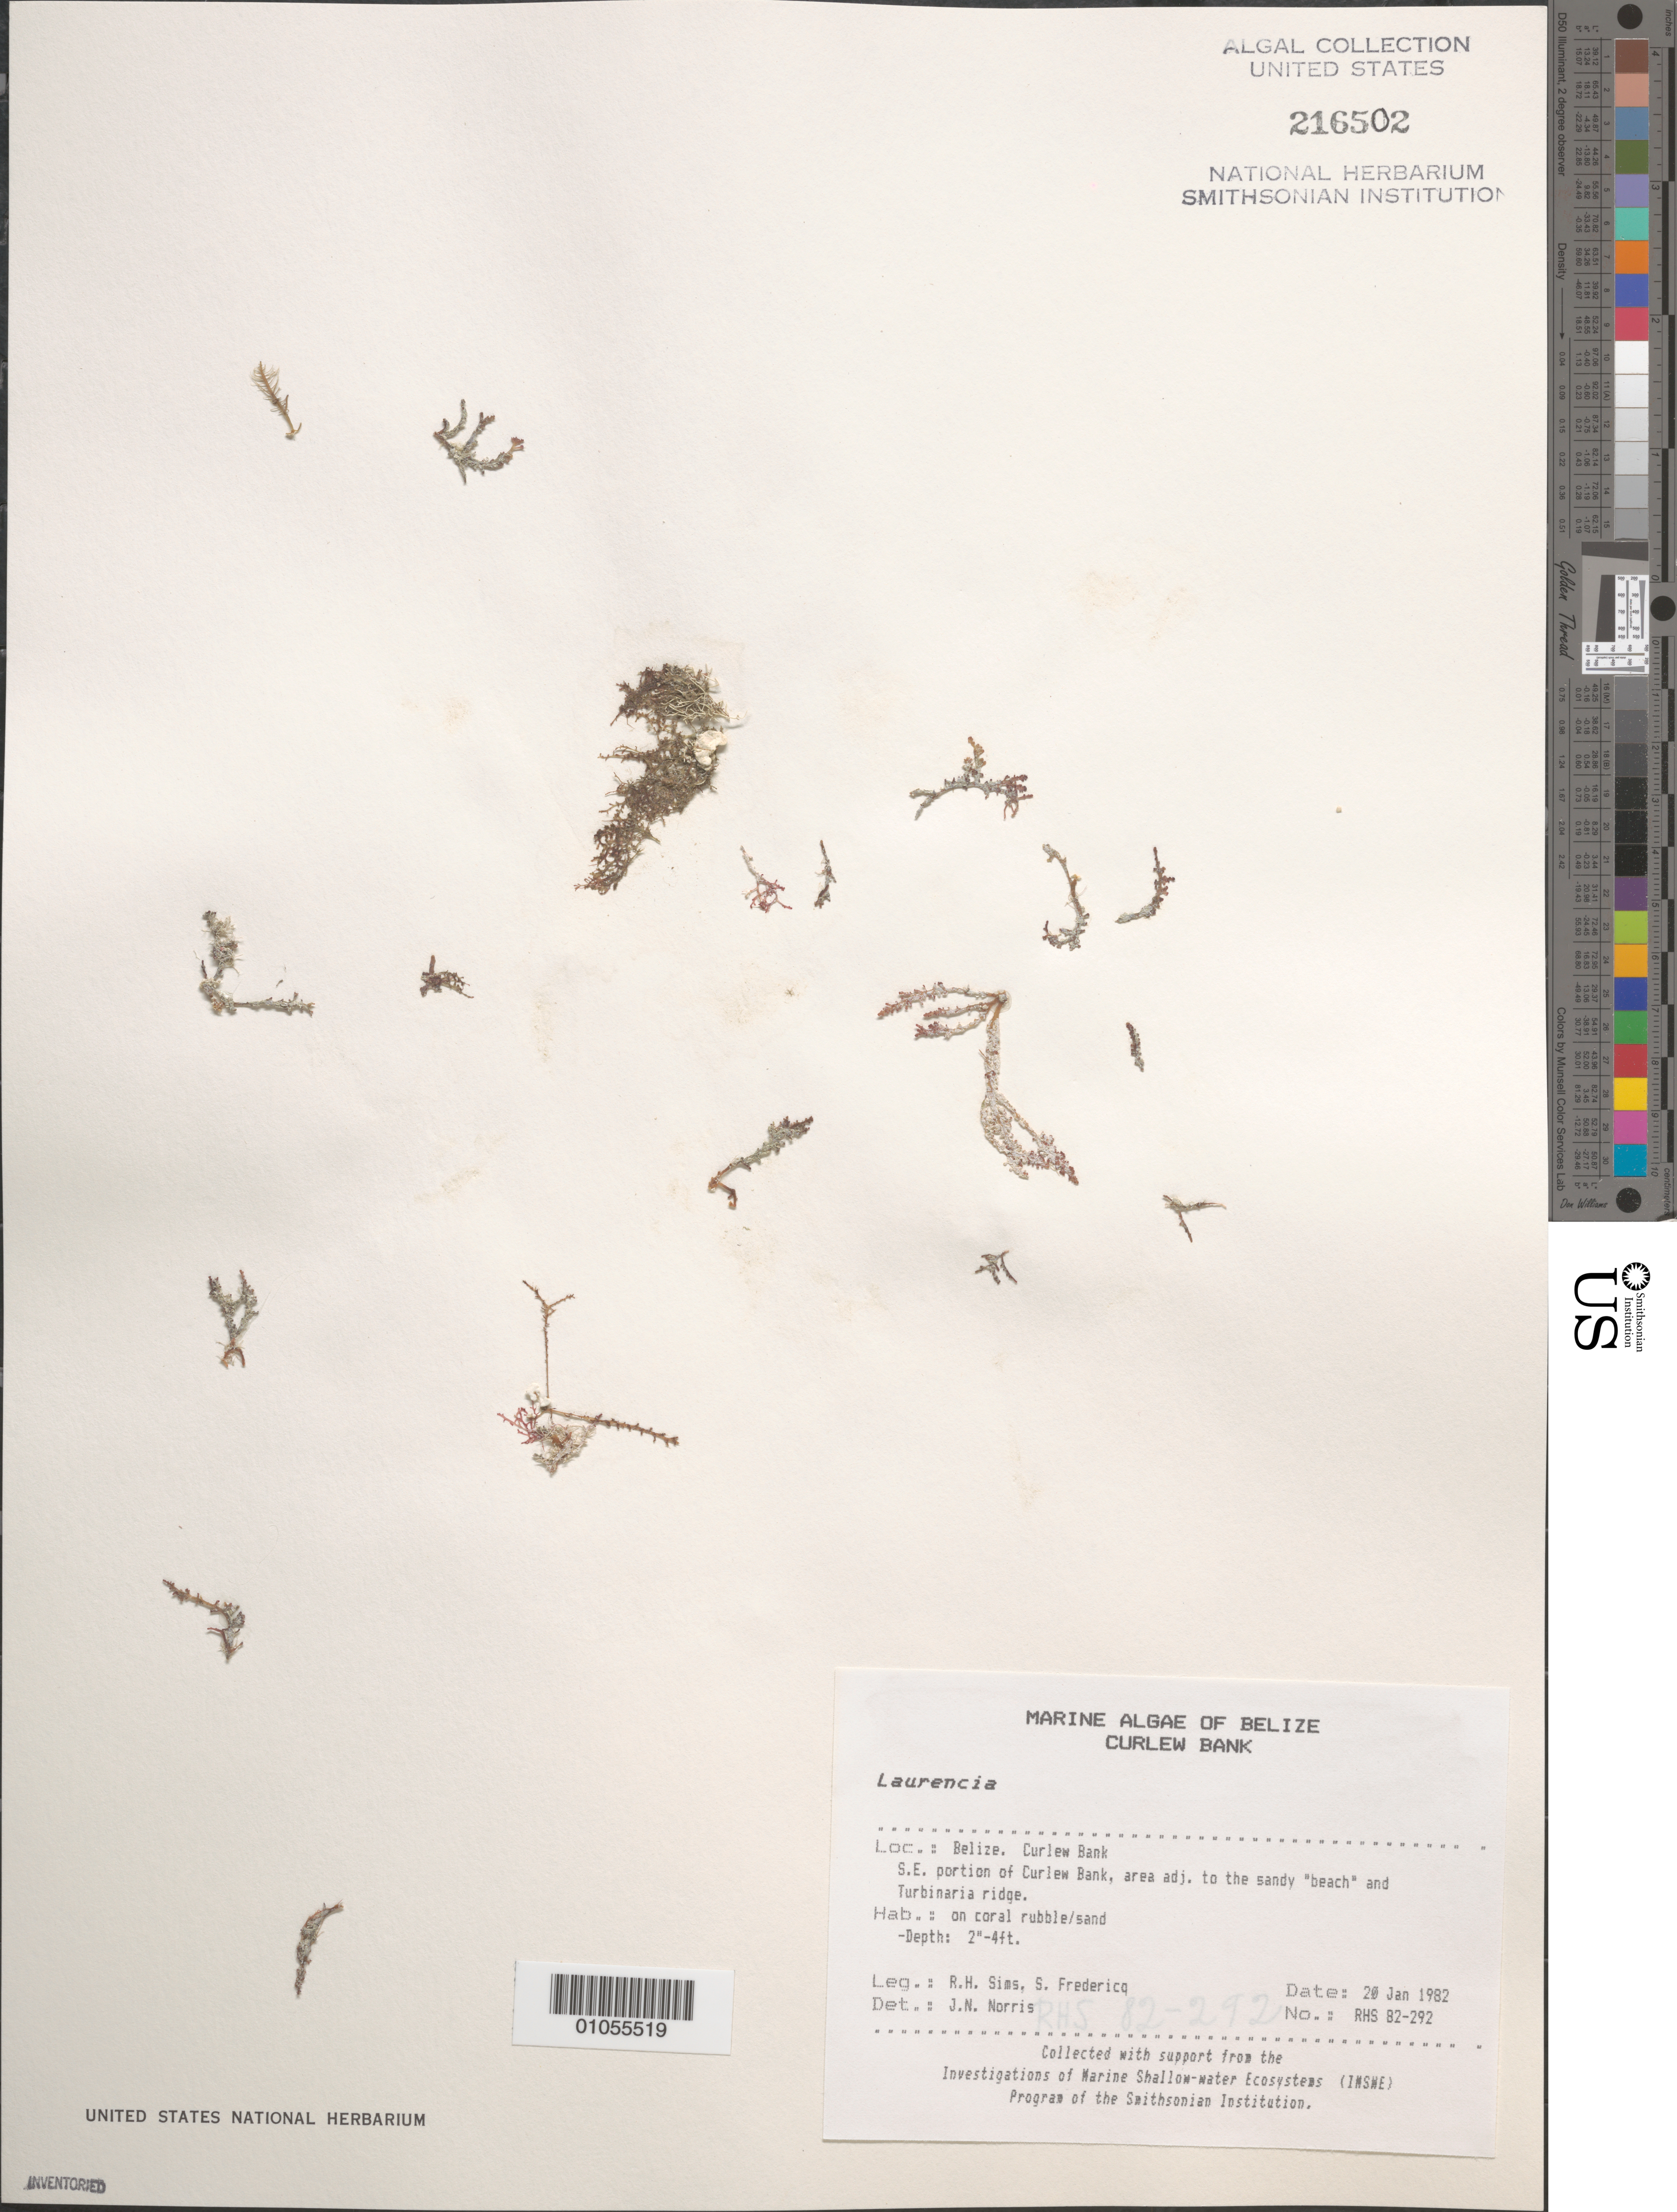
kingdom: Plantae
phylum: Rhodophyta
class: Florideophyceae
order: Ceramiales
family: Rhodomelaceae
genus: Laurencia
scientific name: Laurencia sp.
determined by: Norris, James N.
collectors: R. H. Sims & S. Fredericq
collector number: RHS 82-292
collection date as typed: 20 Jan 1982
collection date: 1982-01-20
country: Belize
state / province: Stann Creek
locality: Curlew Bank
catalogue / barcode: US 216502